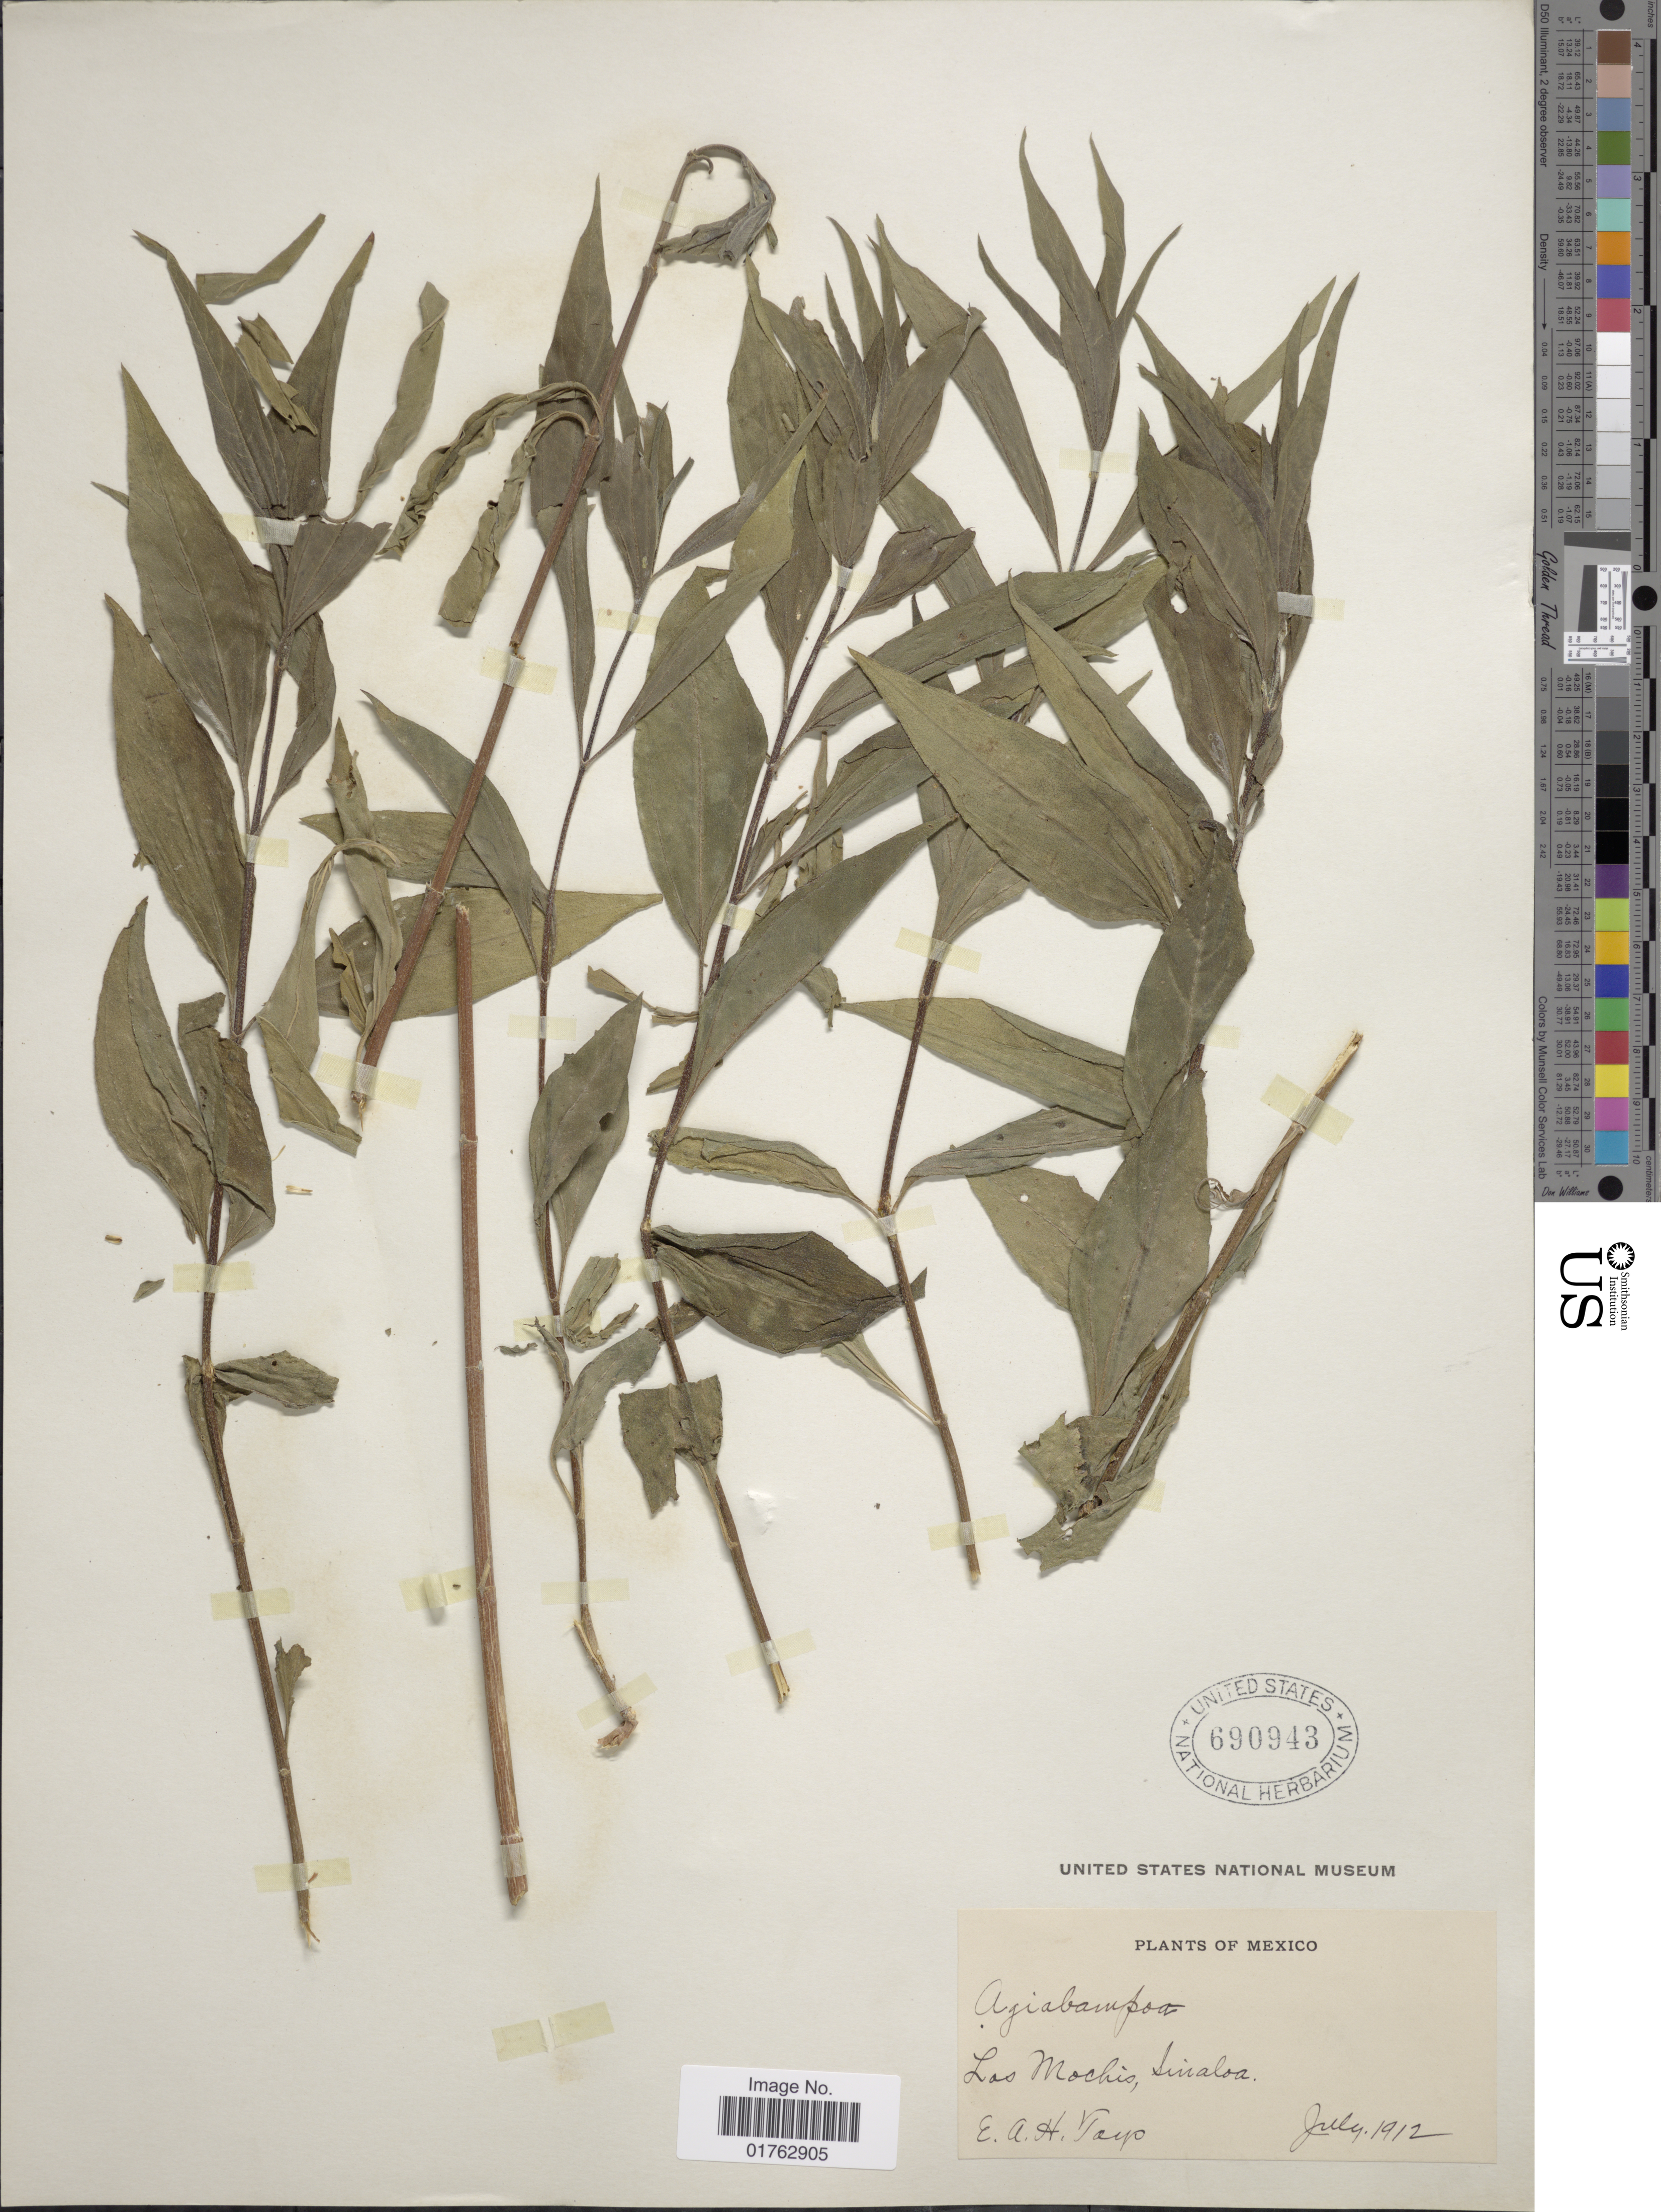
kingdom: Plantae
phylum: Tracheophyta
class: Magnoliopsida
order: Asterales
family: Asteraceae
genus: Agiabampoa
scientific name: Agiabampoa congesta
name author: Rose ex O. Hoffm.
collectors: E. Tays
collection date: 1912-07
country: Mexico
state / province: Sinaloa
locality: La Mochio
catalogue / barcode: US 690943